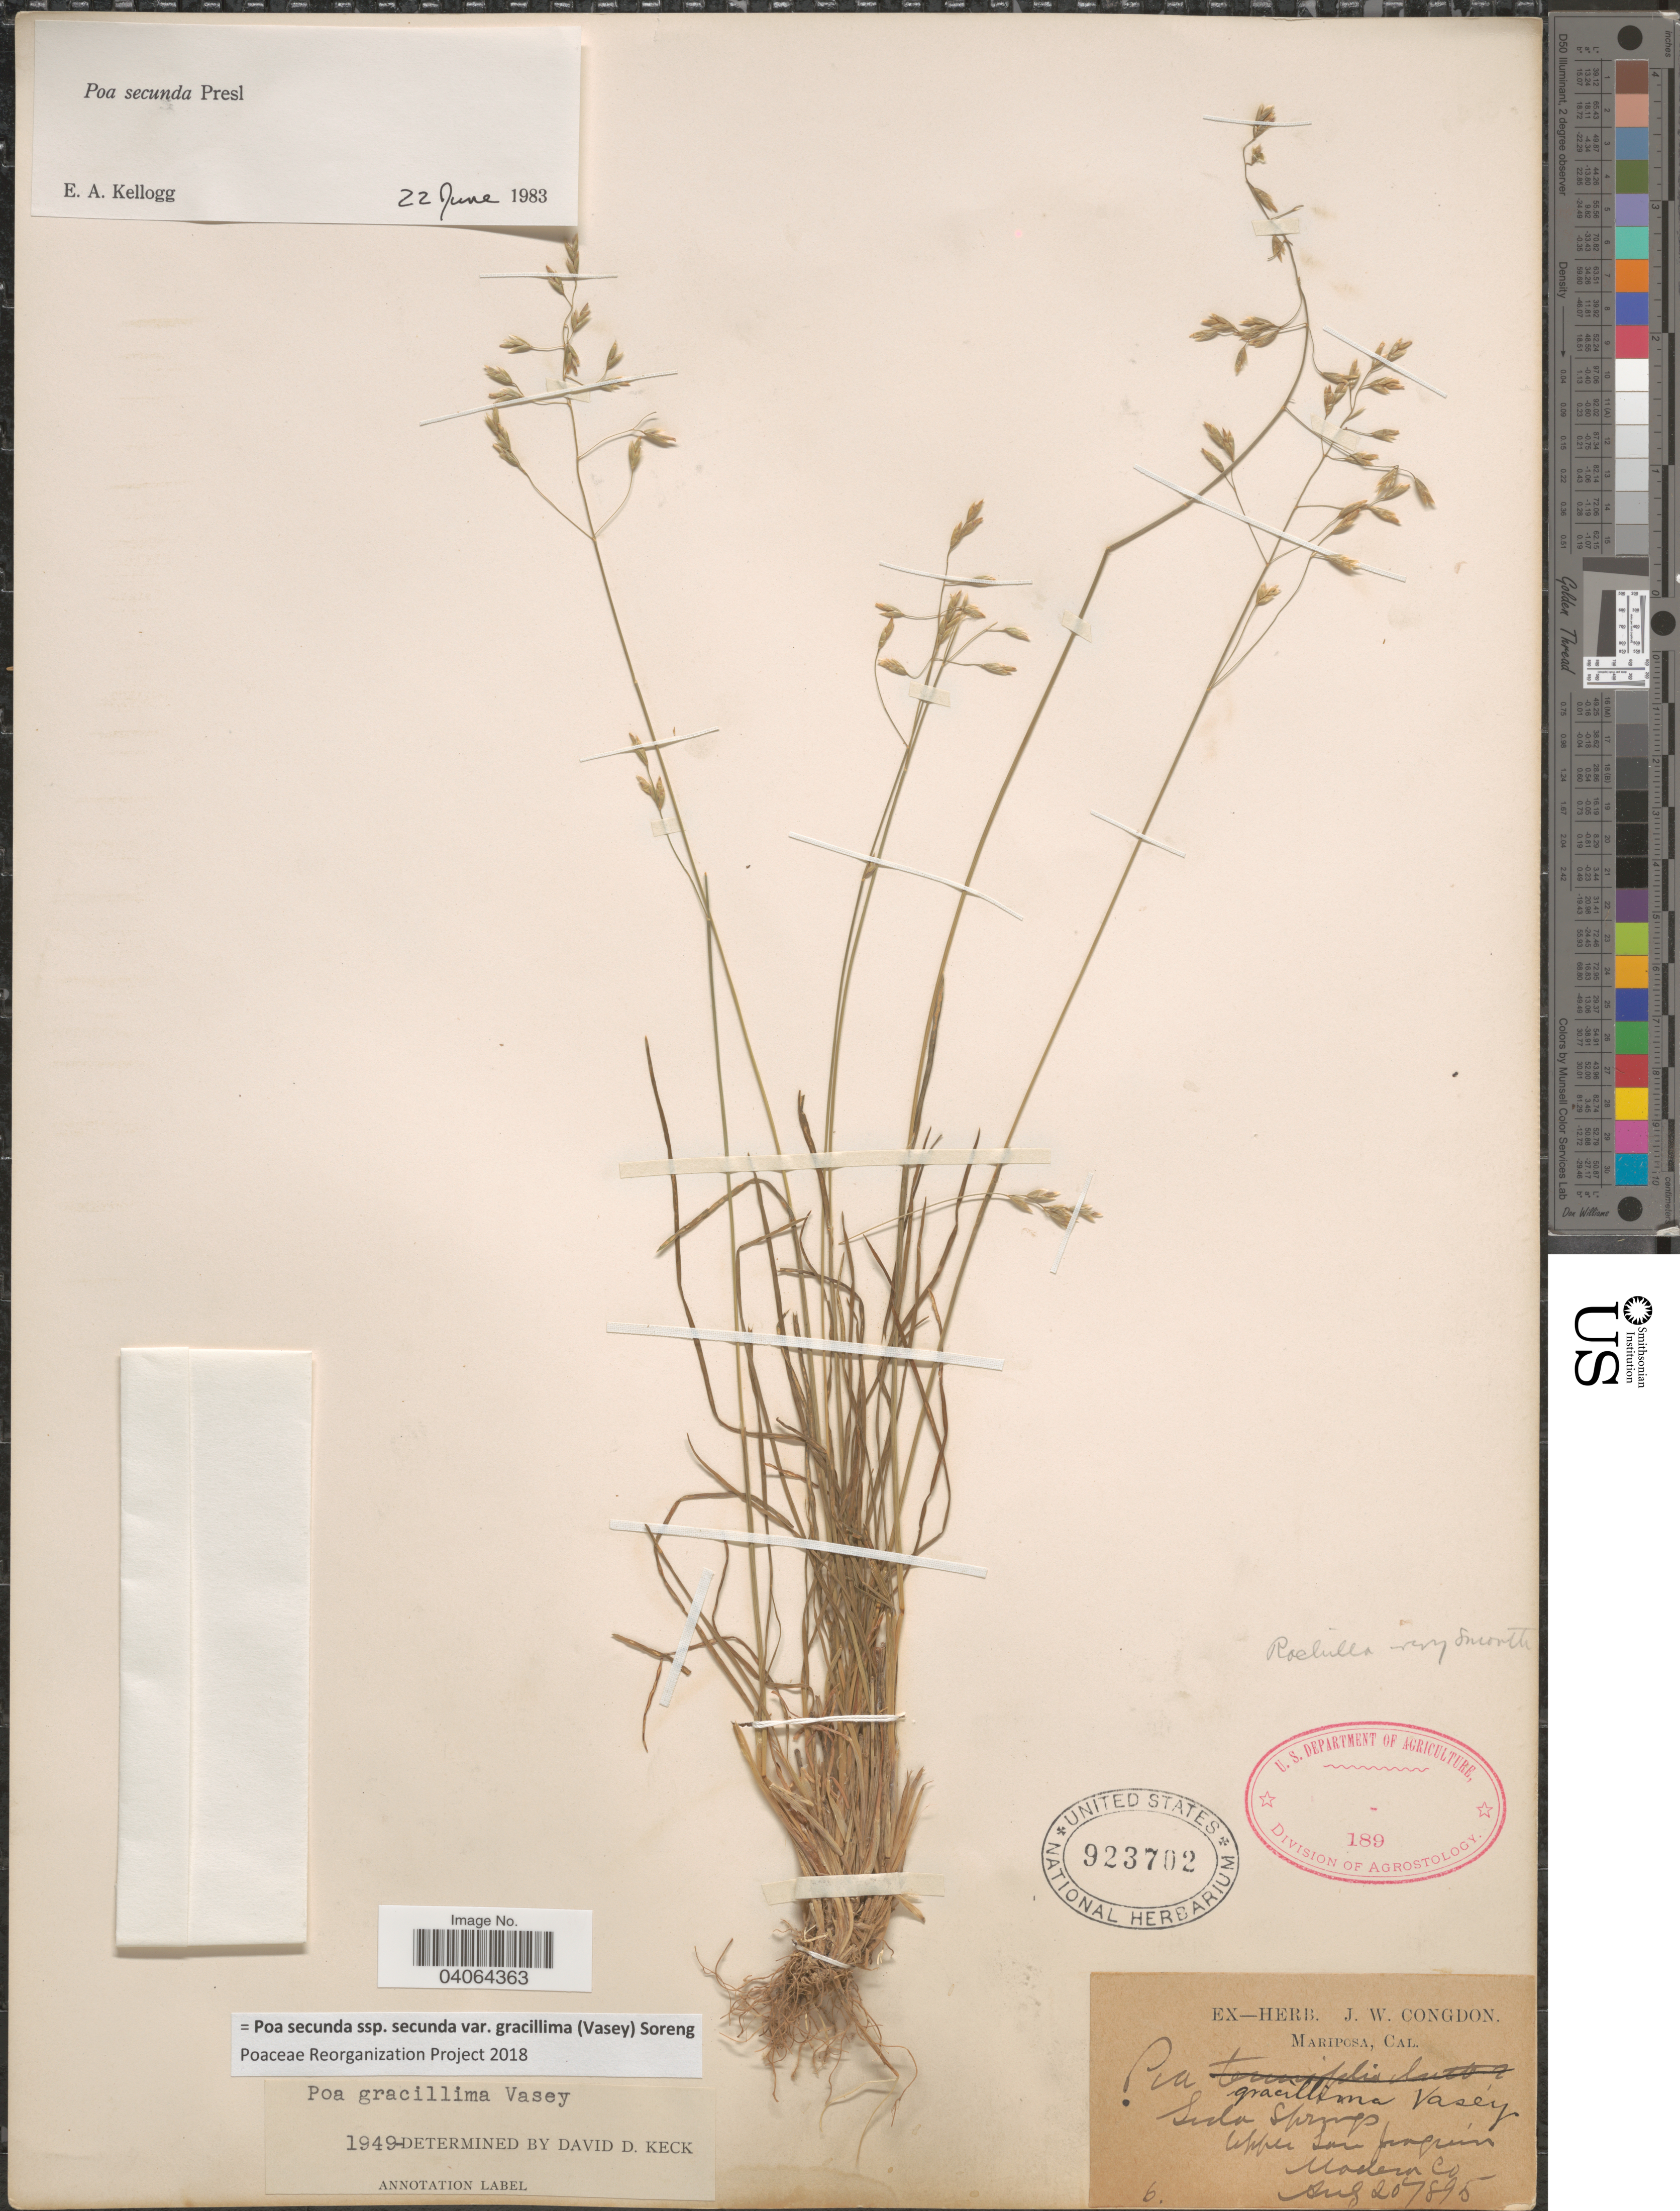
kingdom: Plantae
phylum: Tracheophyta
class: Liliopsida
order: Poales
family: Poaceae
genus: Poa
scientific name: Poa secunda subsp. secunda var. gracillima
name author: (Vasey) Soreng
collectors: ex herb. J. W. Congdon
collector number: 6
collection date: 1895-08-20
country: United States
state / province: California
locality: Soda Springs, Upper San Joaquin, Mader Co.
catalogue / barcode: US 923702